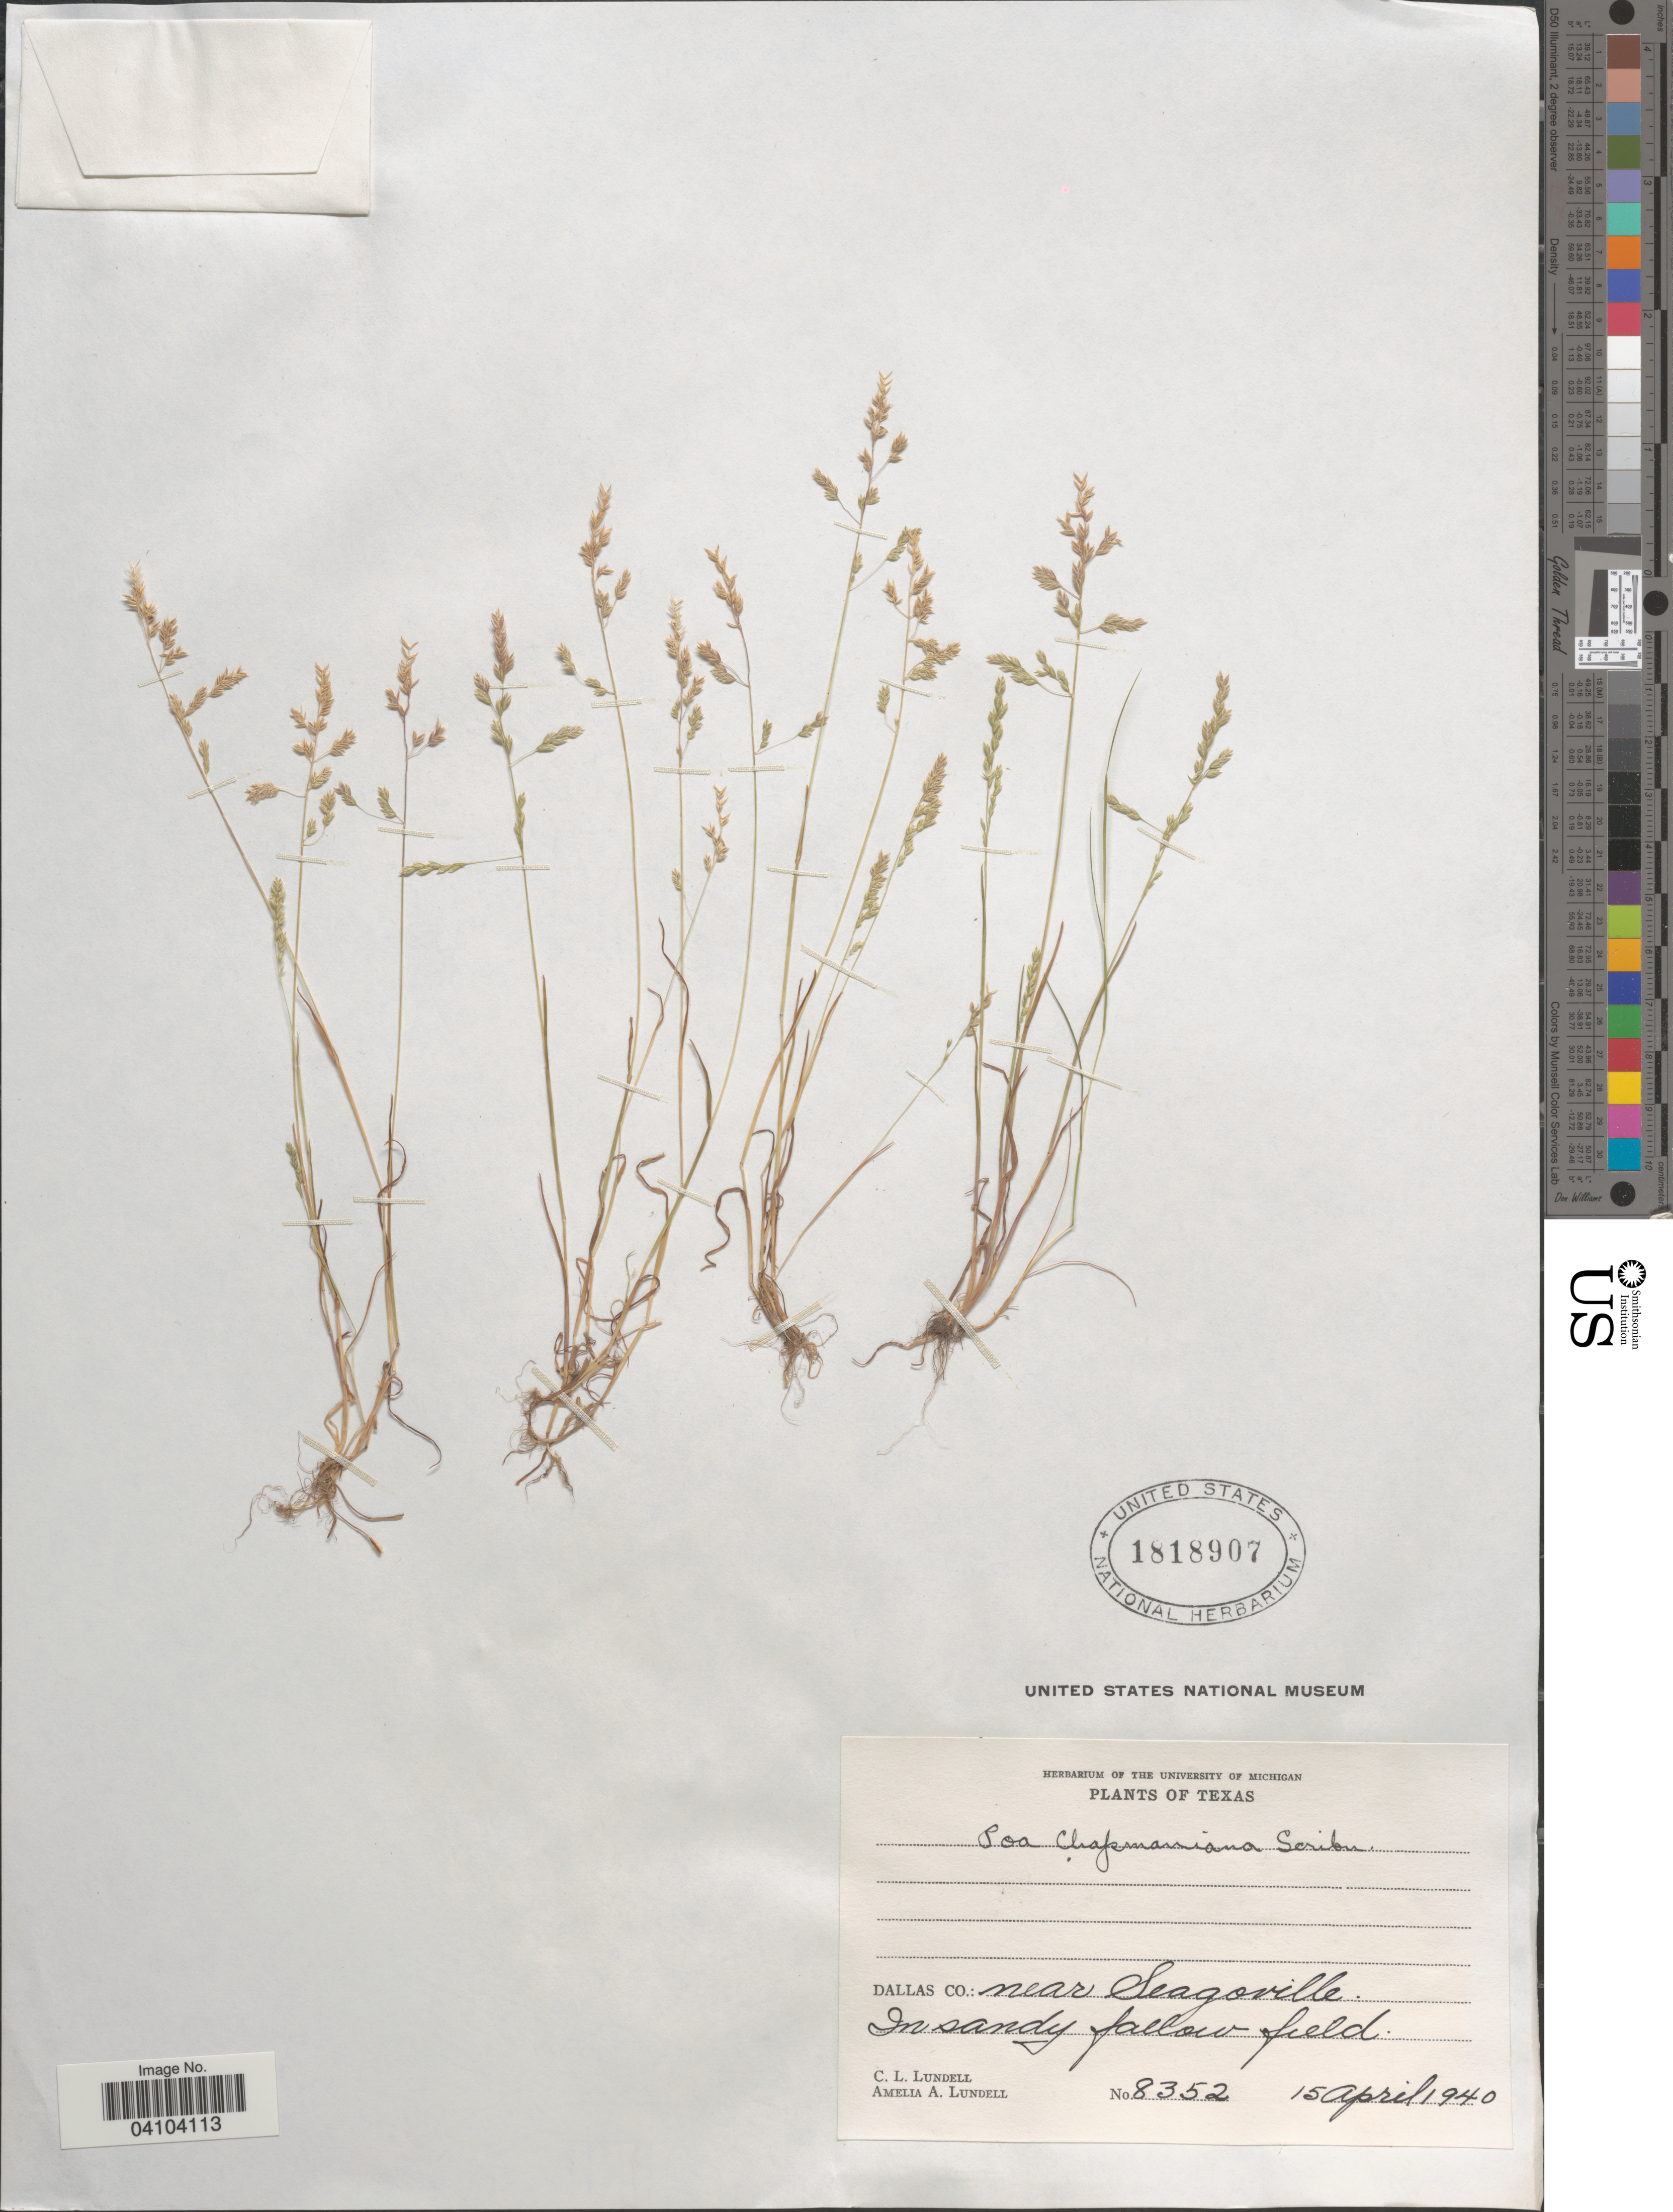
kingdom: Plantae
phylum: Tracheophyta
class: Liliopsida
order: Poales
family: Poaceae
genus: Poa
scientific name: Poa chapmaniana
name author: Scribn.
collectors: C. L. Lundell & A. A. Lundell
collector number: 8352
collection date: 1940-04-15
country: United States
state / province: Texas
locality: Dallas Co.: near Seagoville.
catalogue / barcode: US 1818907